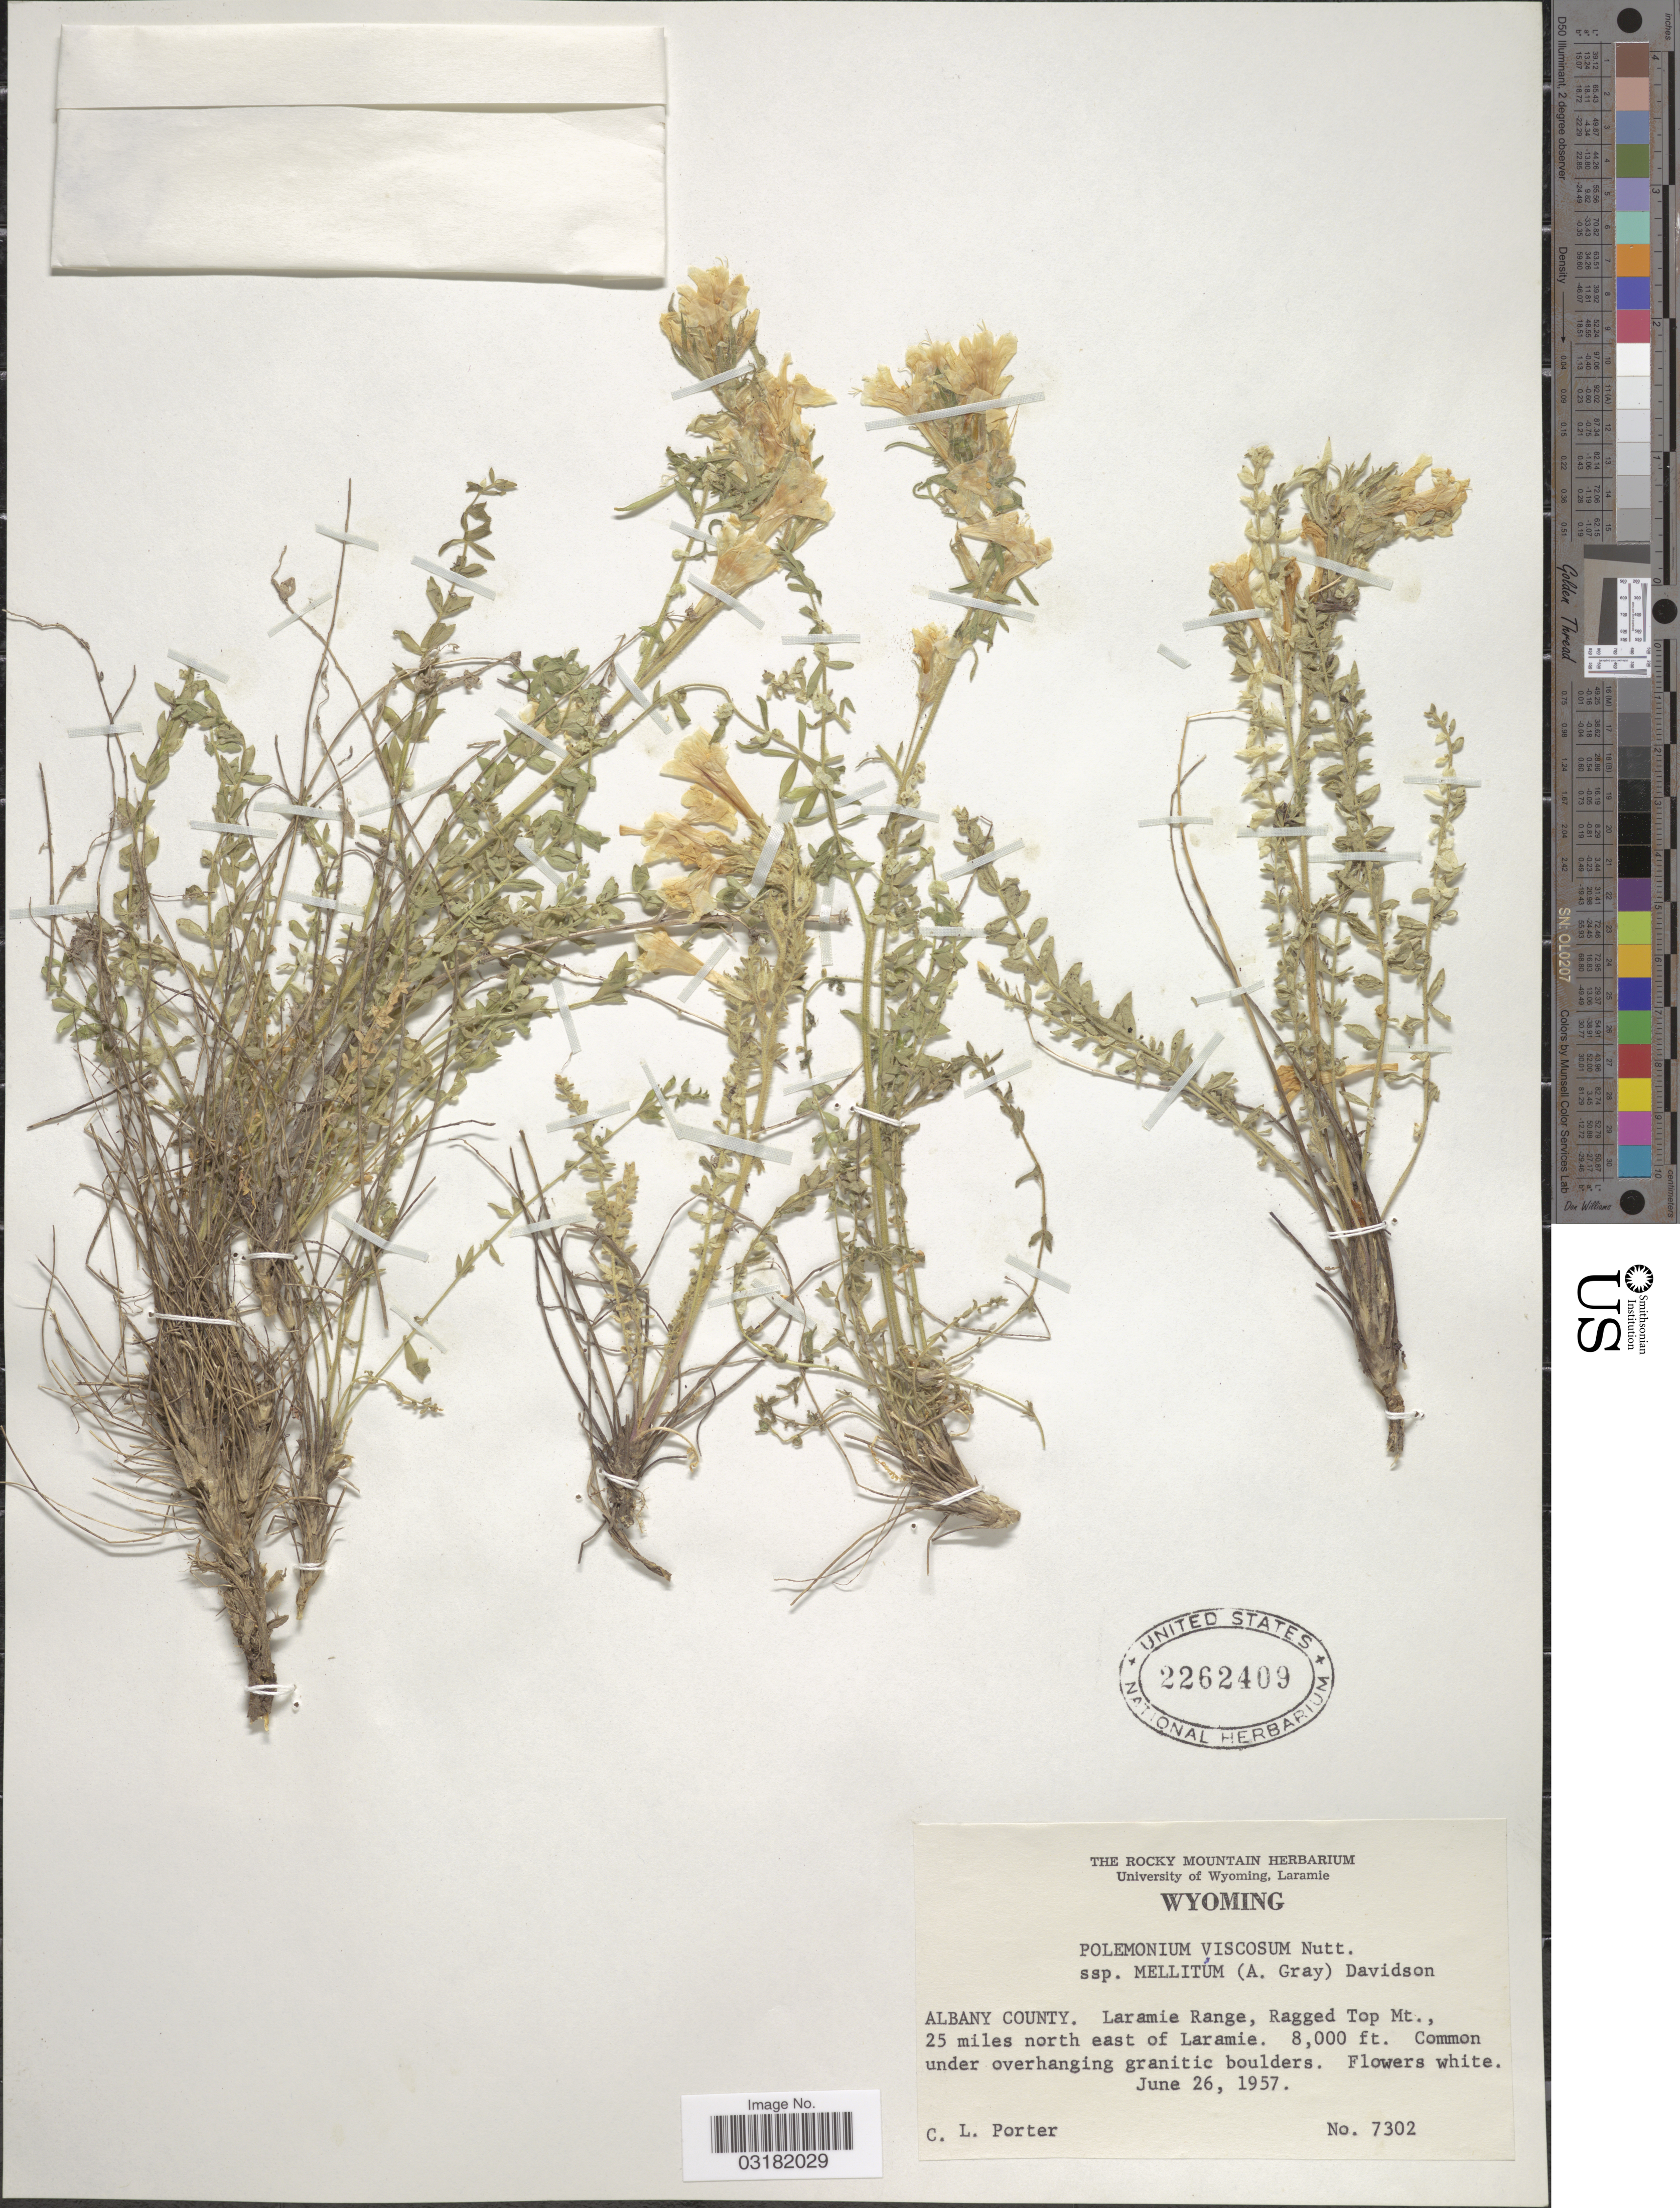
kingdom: Plantae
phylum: Tracheophyta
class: Magnoliopsida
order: Ericales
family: Polemoniaceae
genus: Polemonium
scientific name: Polemonium viscosum subsp. mellitum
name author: (A. Gray) J.F. Davidson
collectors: C. L. Porter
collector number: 7302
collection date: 1957-06-26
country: United States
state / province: Wyoming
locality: Albany County, Laramie Range, Ragged Top Mt., 25 miles north east of Laramie.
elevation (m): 2438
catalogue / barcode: US 2262409